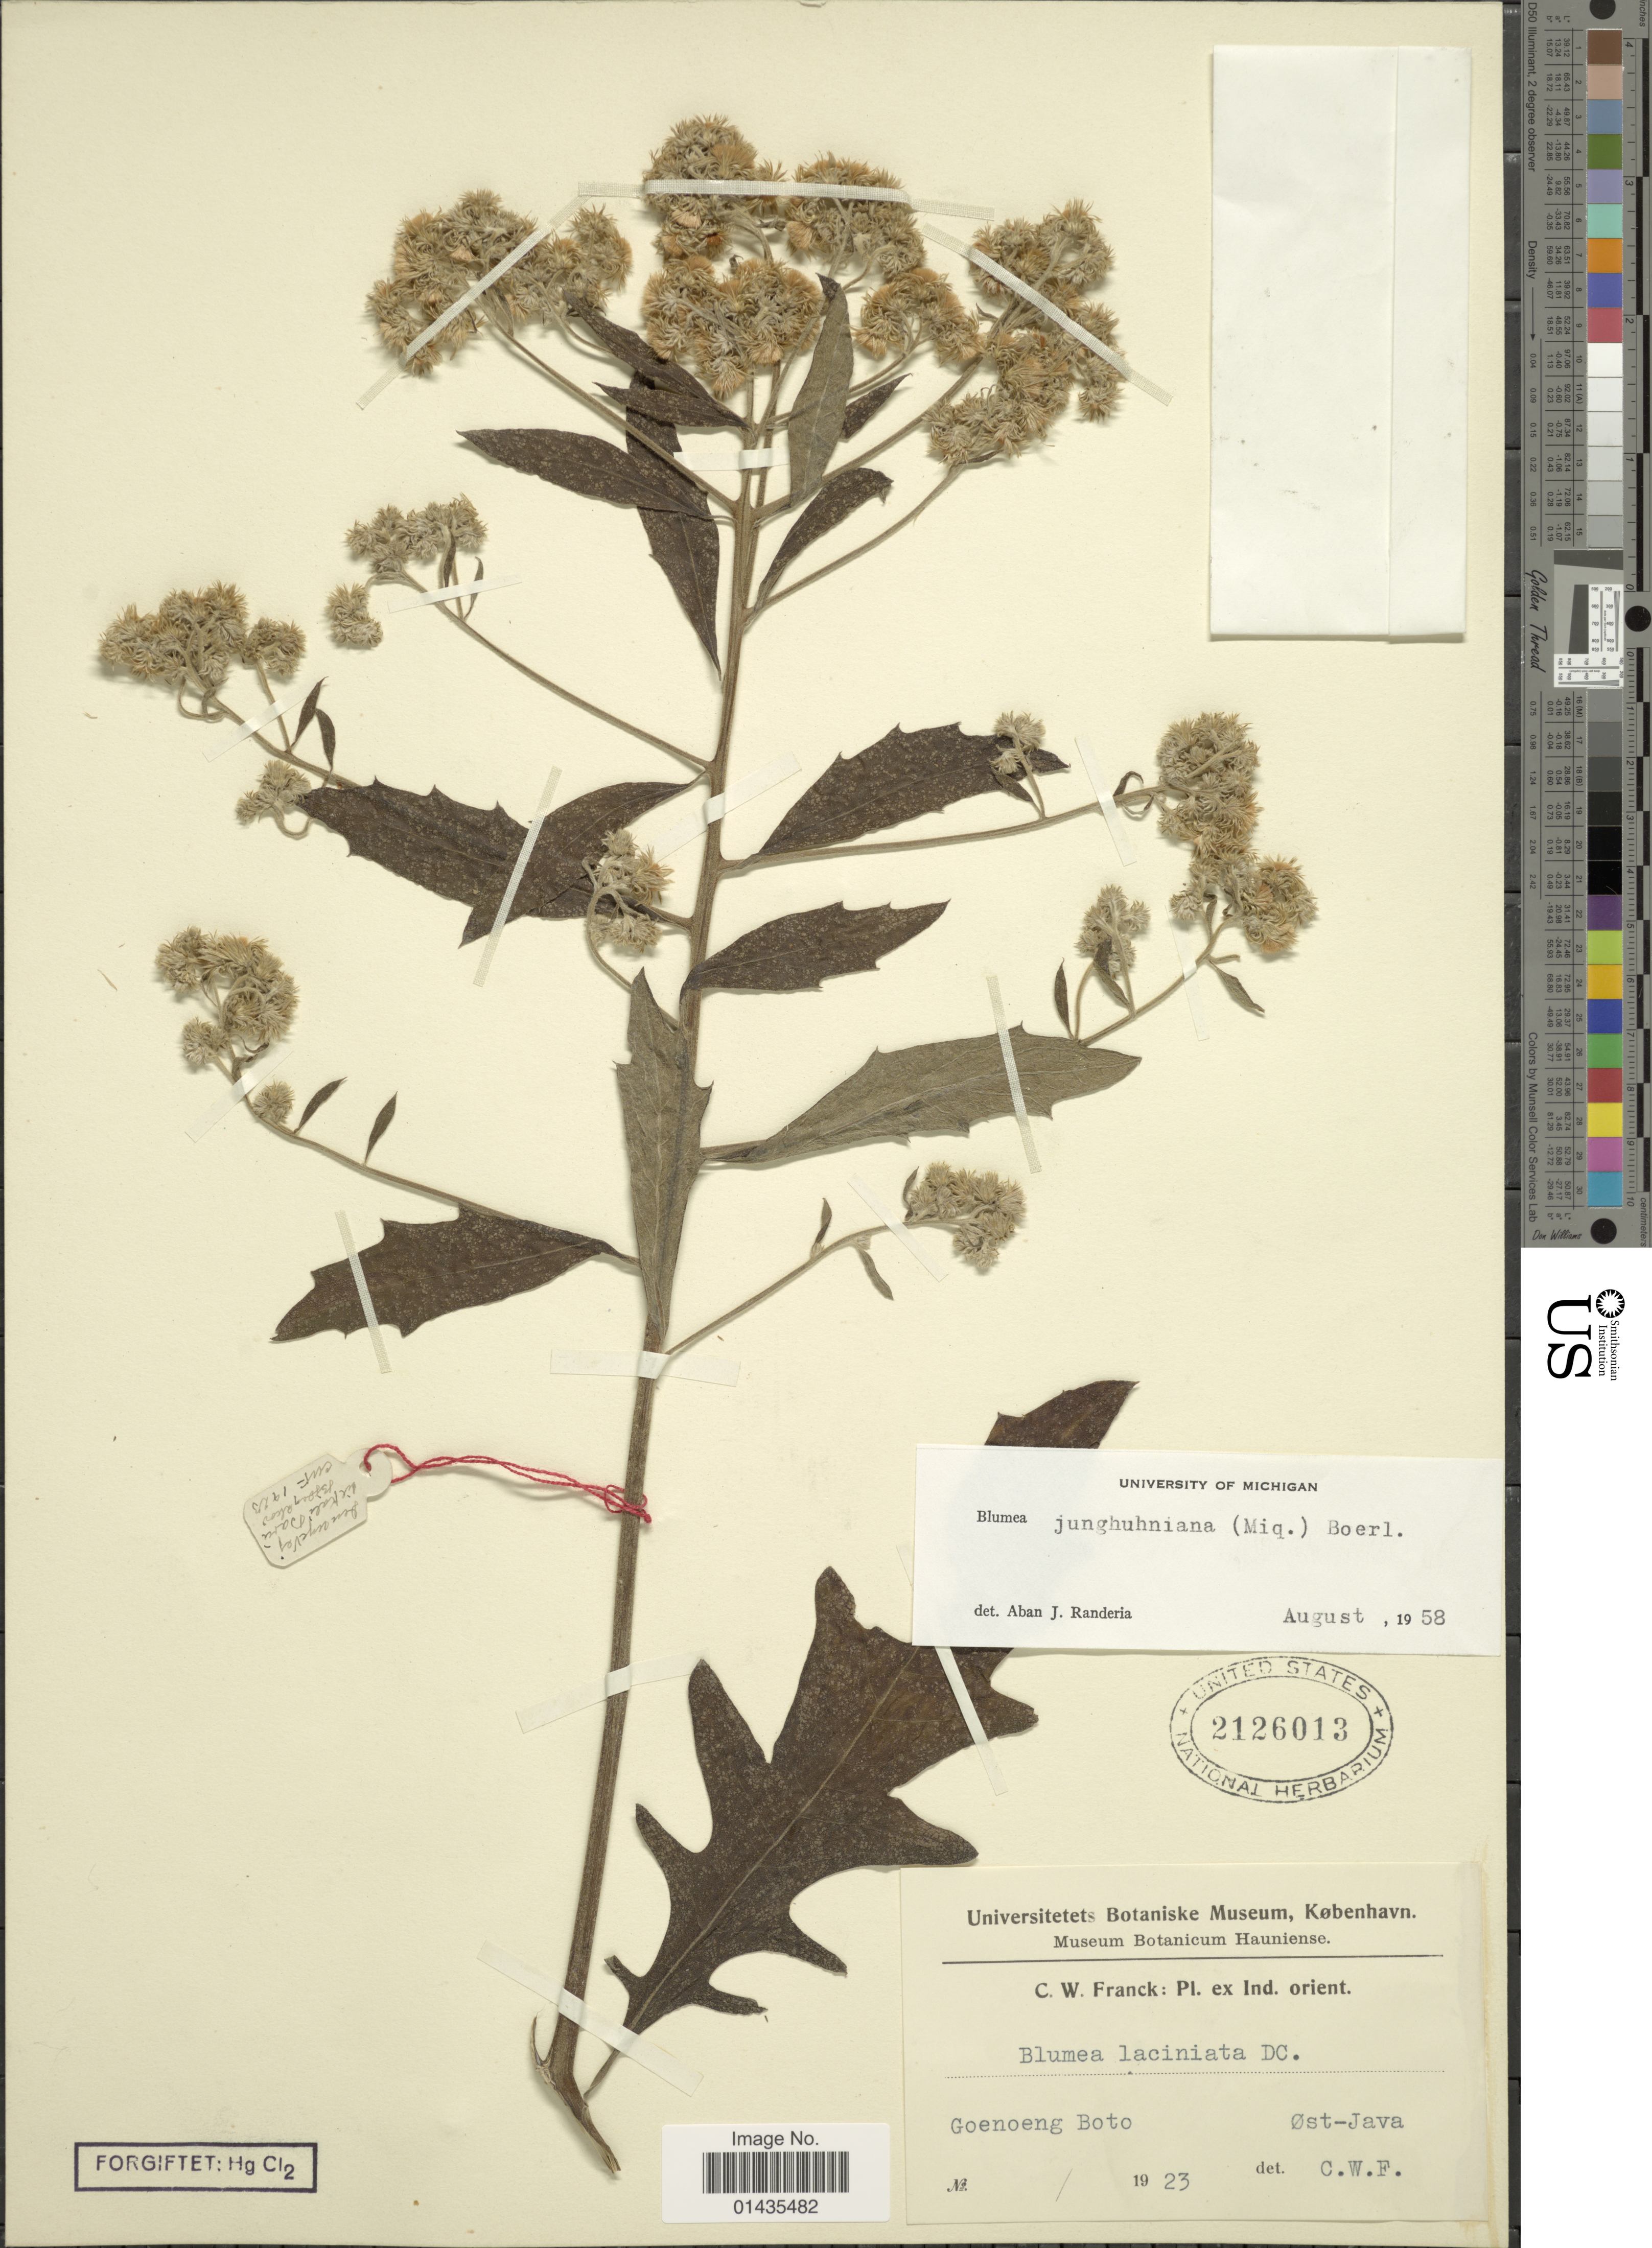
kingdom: Plantae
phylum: Tracheophyta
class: Magnoliopsida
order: Asterales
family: Asteraceae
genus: Blumea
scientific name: Blumea junghuhniana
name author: (Miq.) Boerl.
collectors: C. Franck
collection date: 1923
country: Indonesia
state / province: Java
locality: Goenoeng Boto, Ost-Java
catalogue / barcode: US 2126013